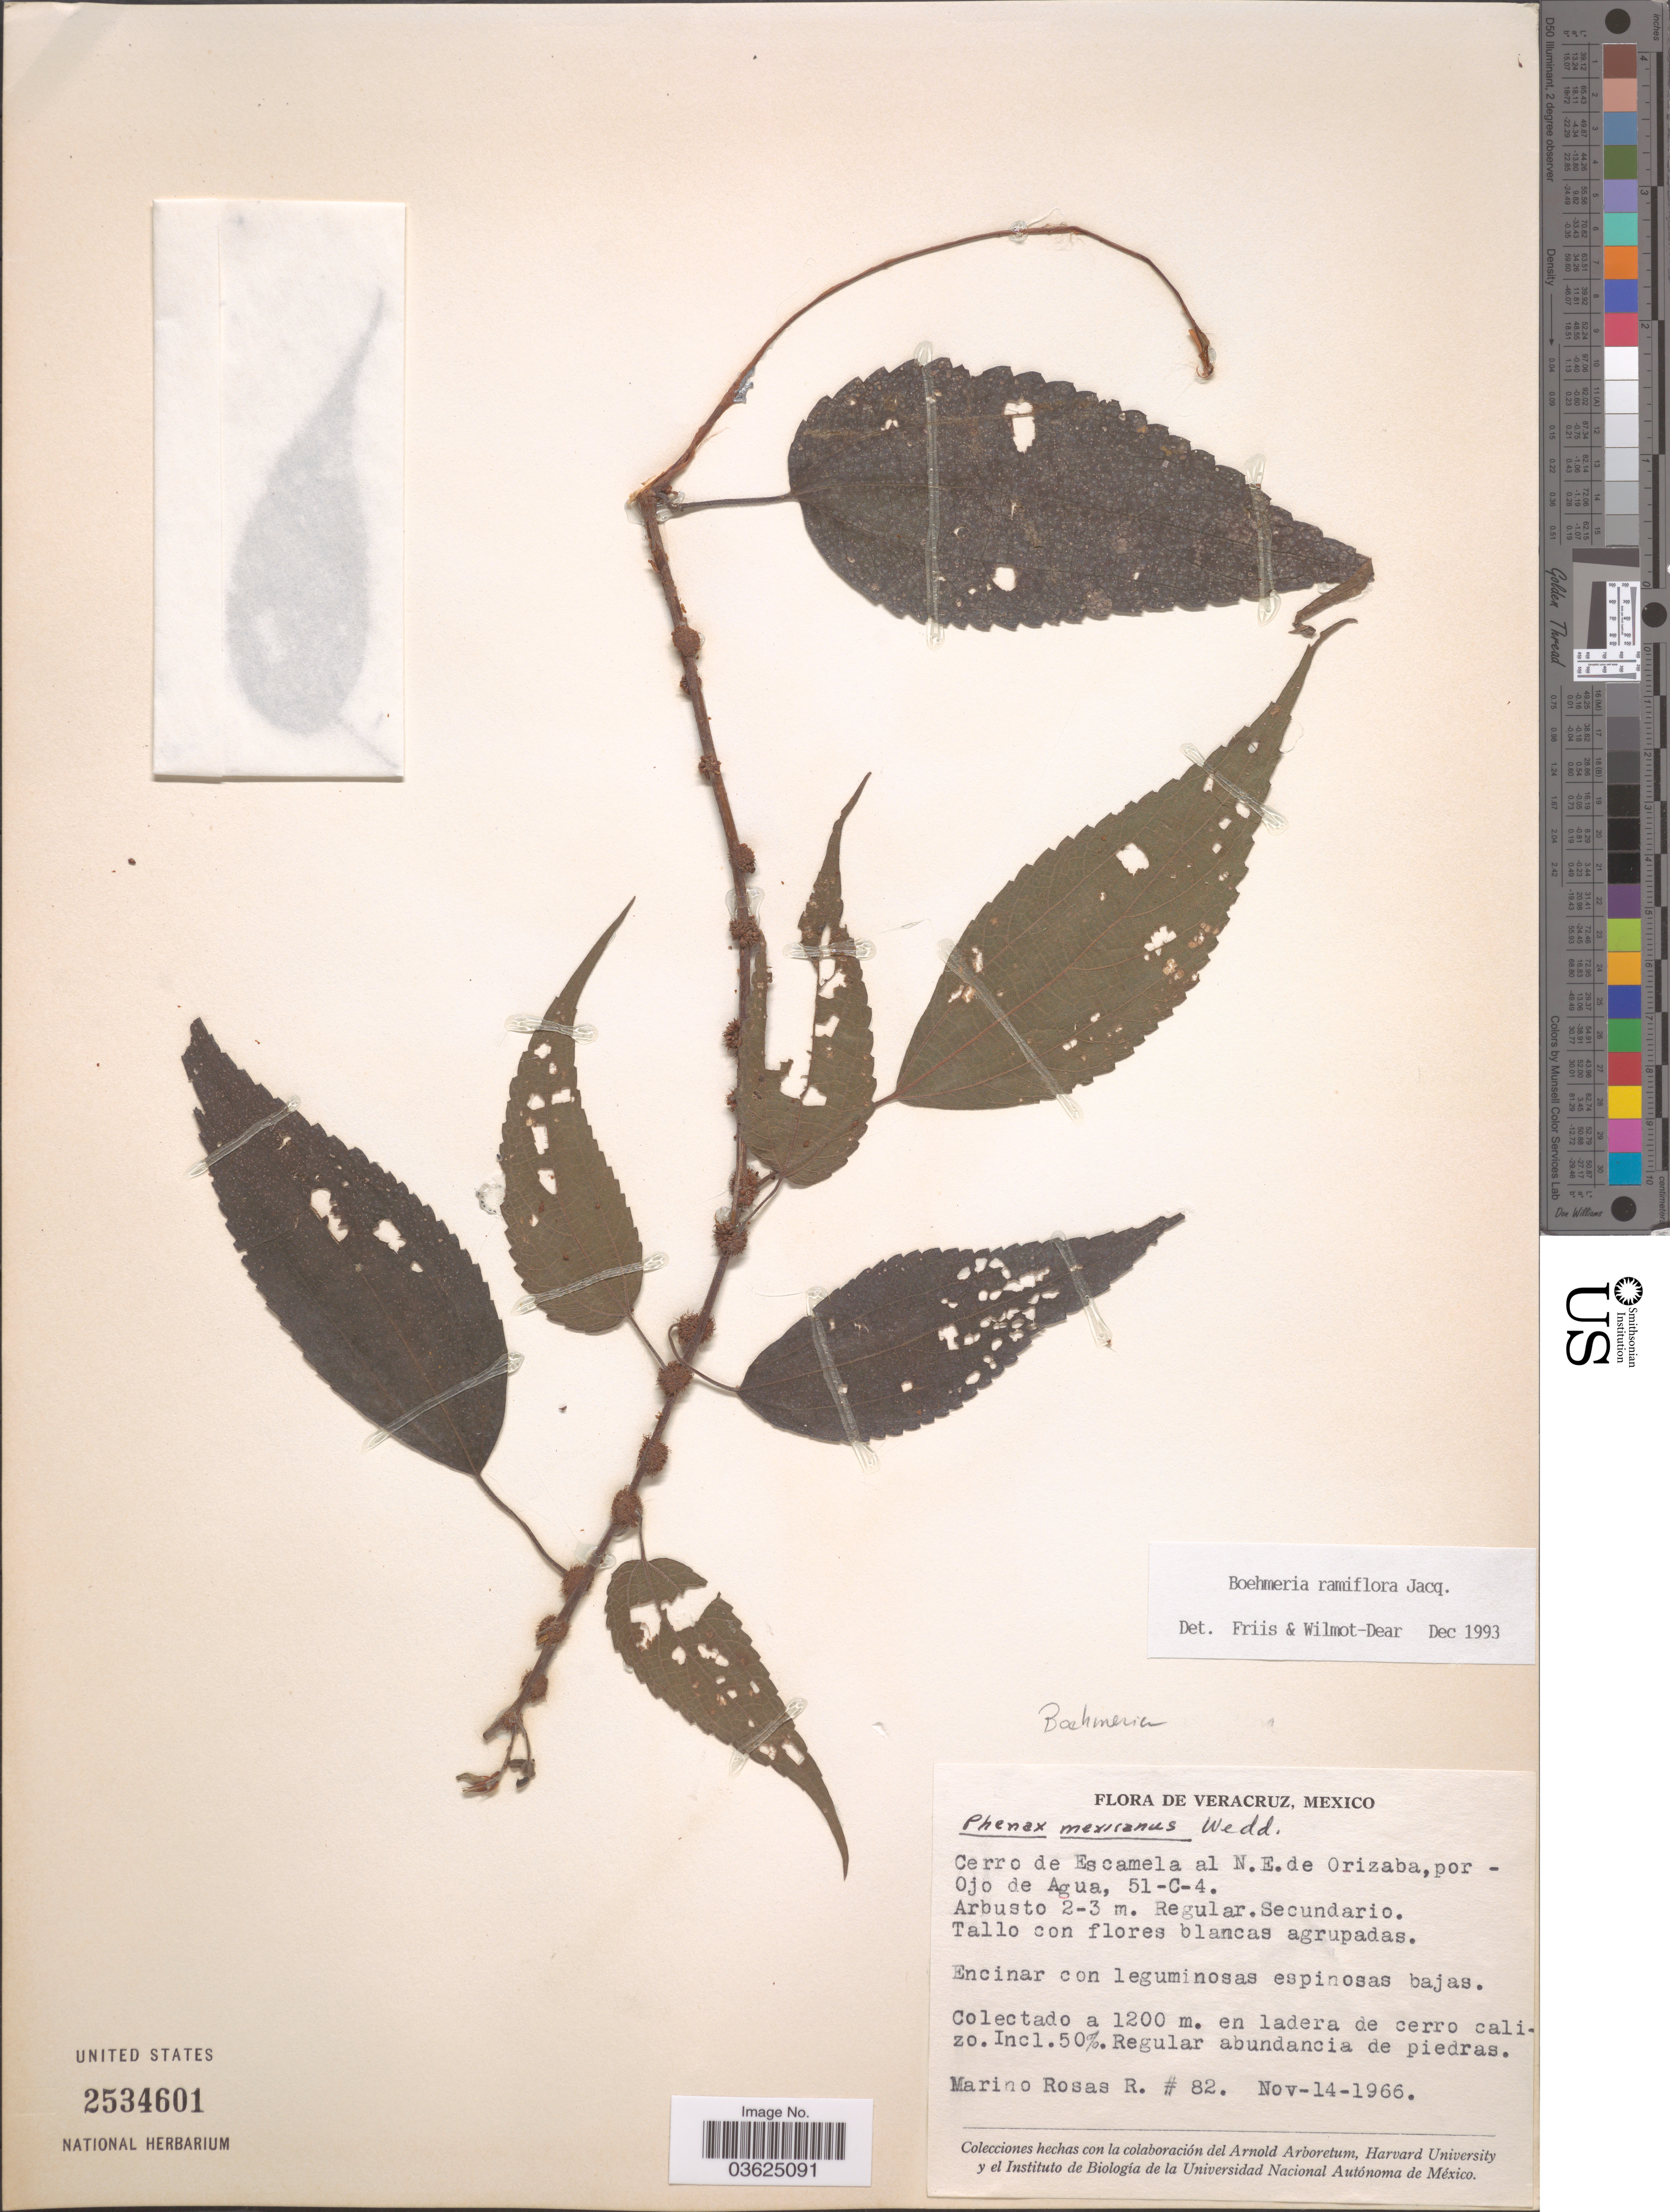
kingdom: Plantae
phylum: Tracheophyta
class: Magnoliopsida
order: Rosales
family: Urticaceae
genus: Boehmeria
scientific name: Boehmeria ramiflora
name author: Jacq.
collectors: M. Rosas R.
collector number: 82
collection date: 1966-11-14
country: Mexico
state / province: Veracruz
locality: Veracruz. Cerro de Escamela al N.E.de Orizaba,por - Ojo de Agua.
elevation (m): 1200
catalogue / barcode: US 2534601